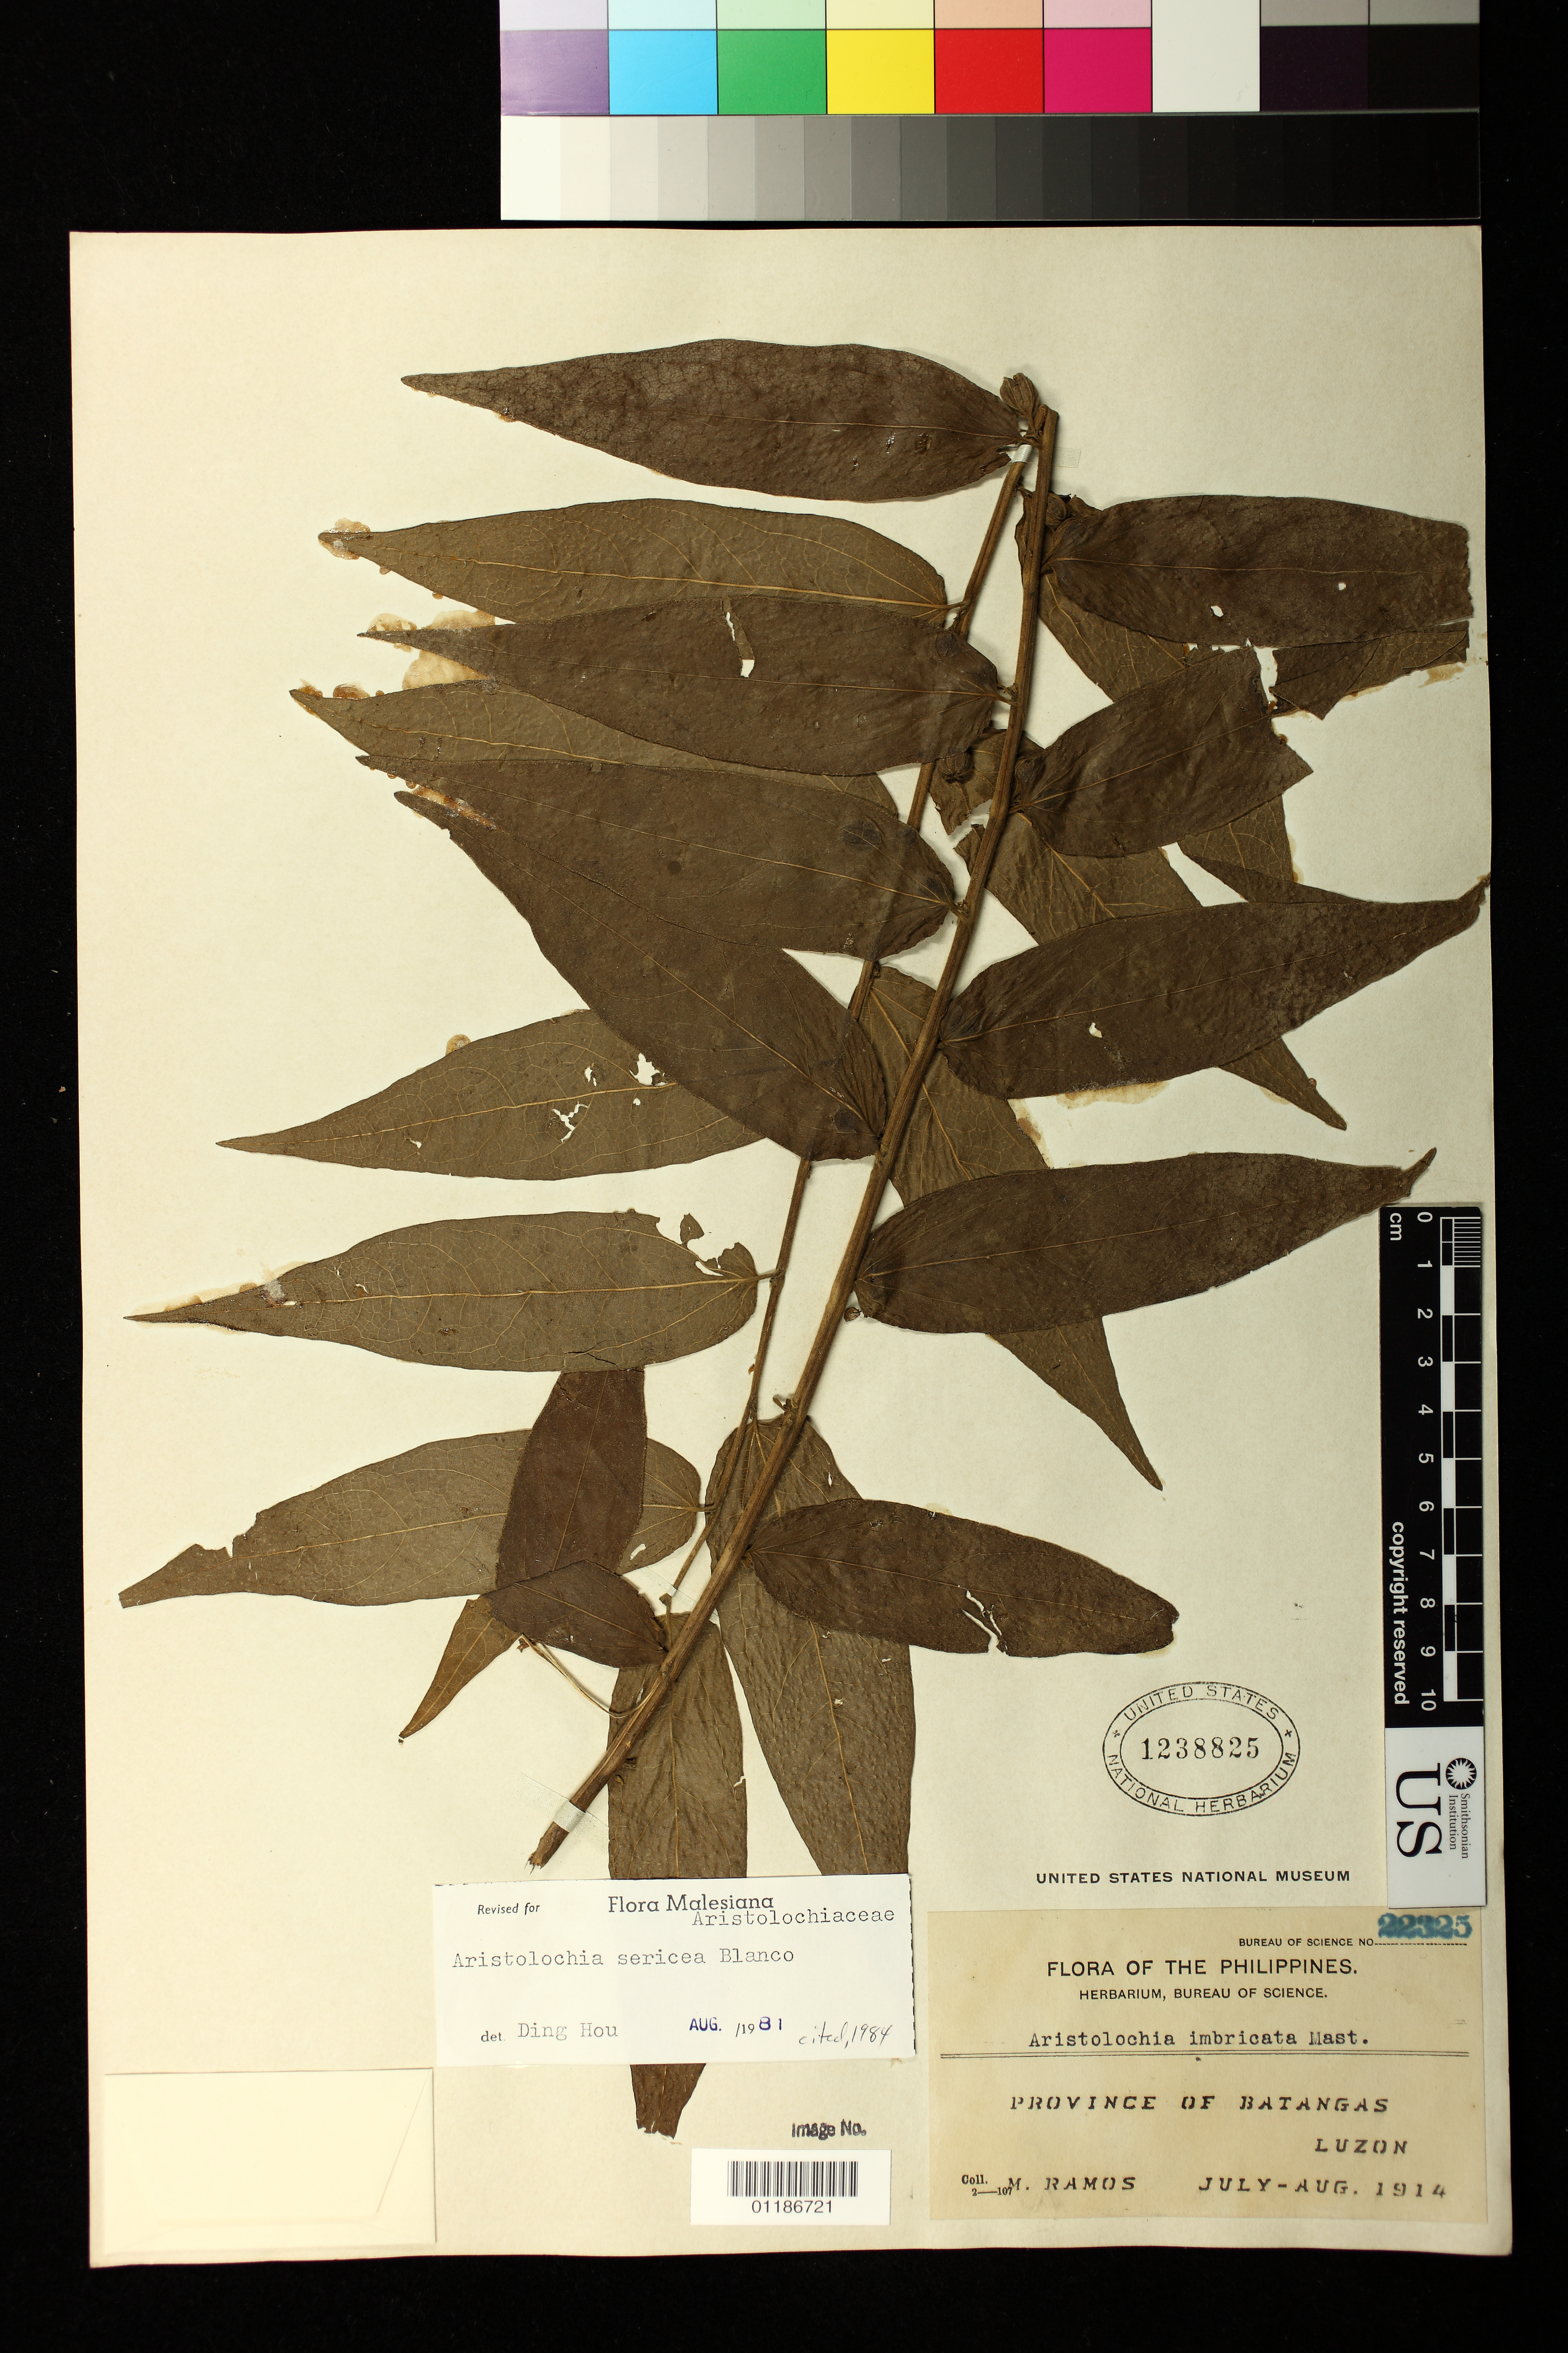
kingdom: Plantae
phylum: Tracheophyta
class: Magnoliopsida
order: Piperales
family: Aristolochiaceae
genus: Aristolochia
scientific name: Aristolochia sericea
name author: Blanco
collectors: M. Ramos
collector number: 22325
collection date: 1914-07/1914-08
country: Philippines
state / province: Calabarzon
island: Luzon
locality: Province of Batangas, Luzon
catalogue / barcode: US 1238825